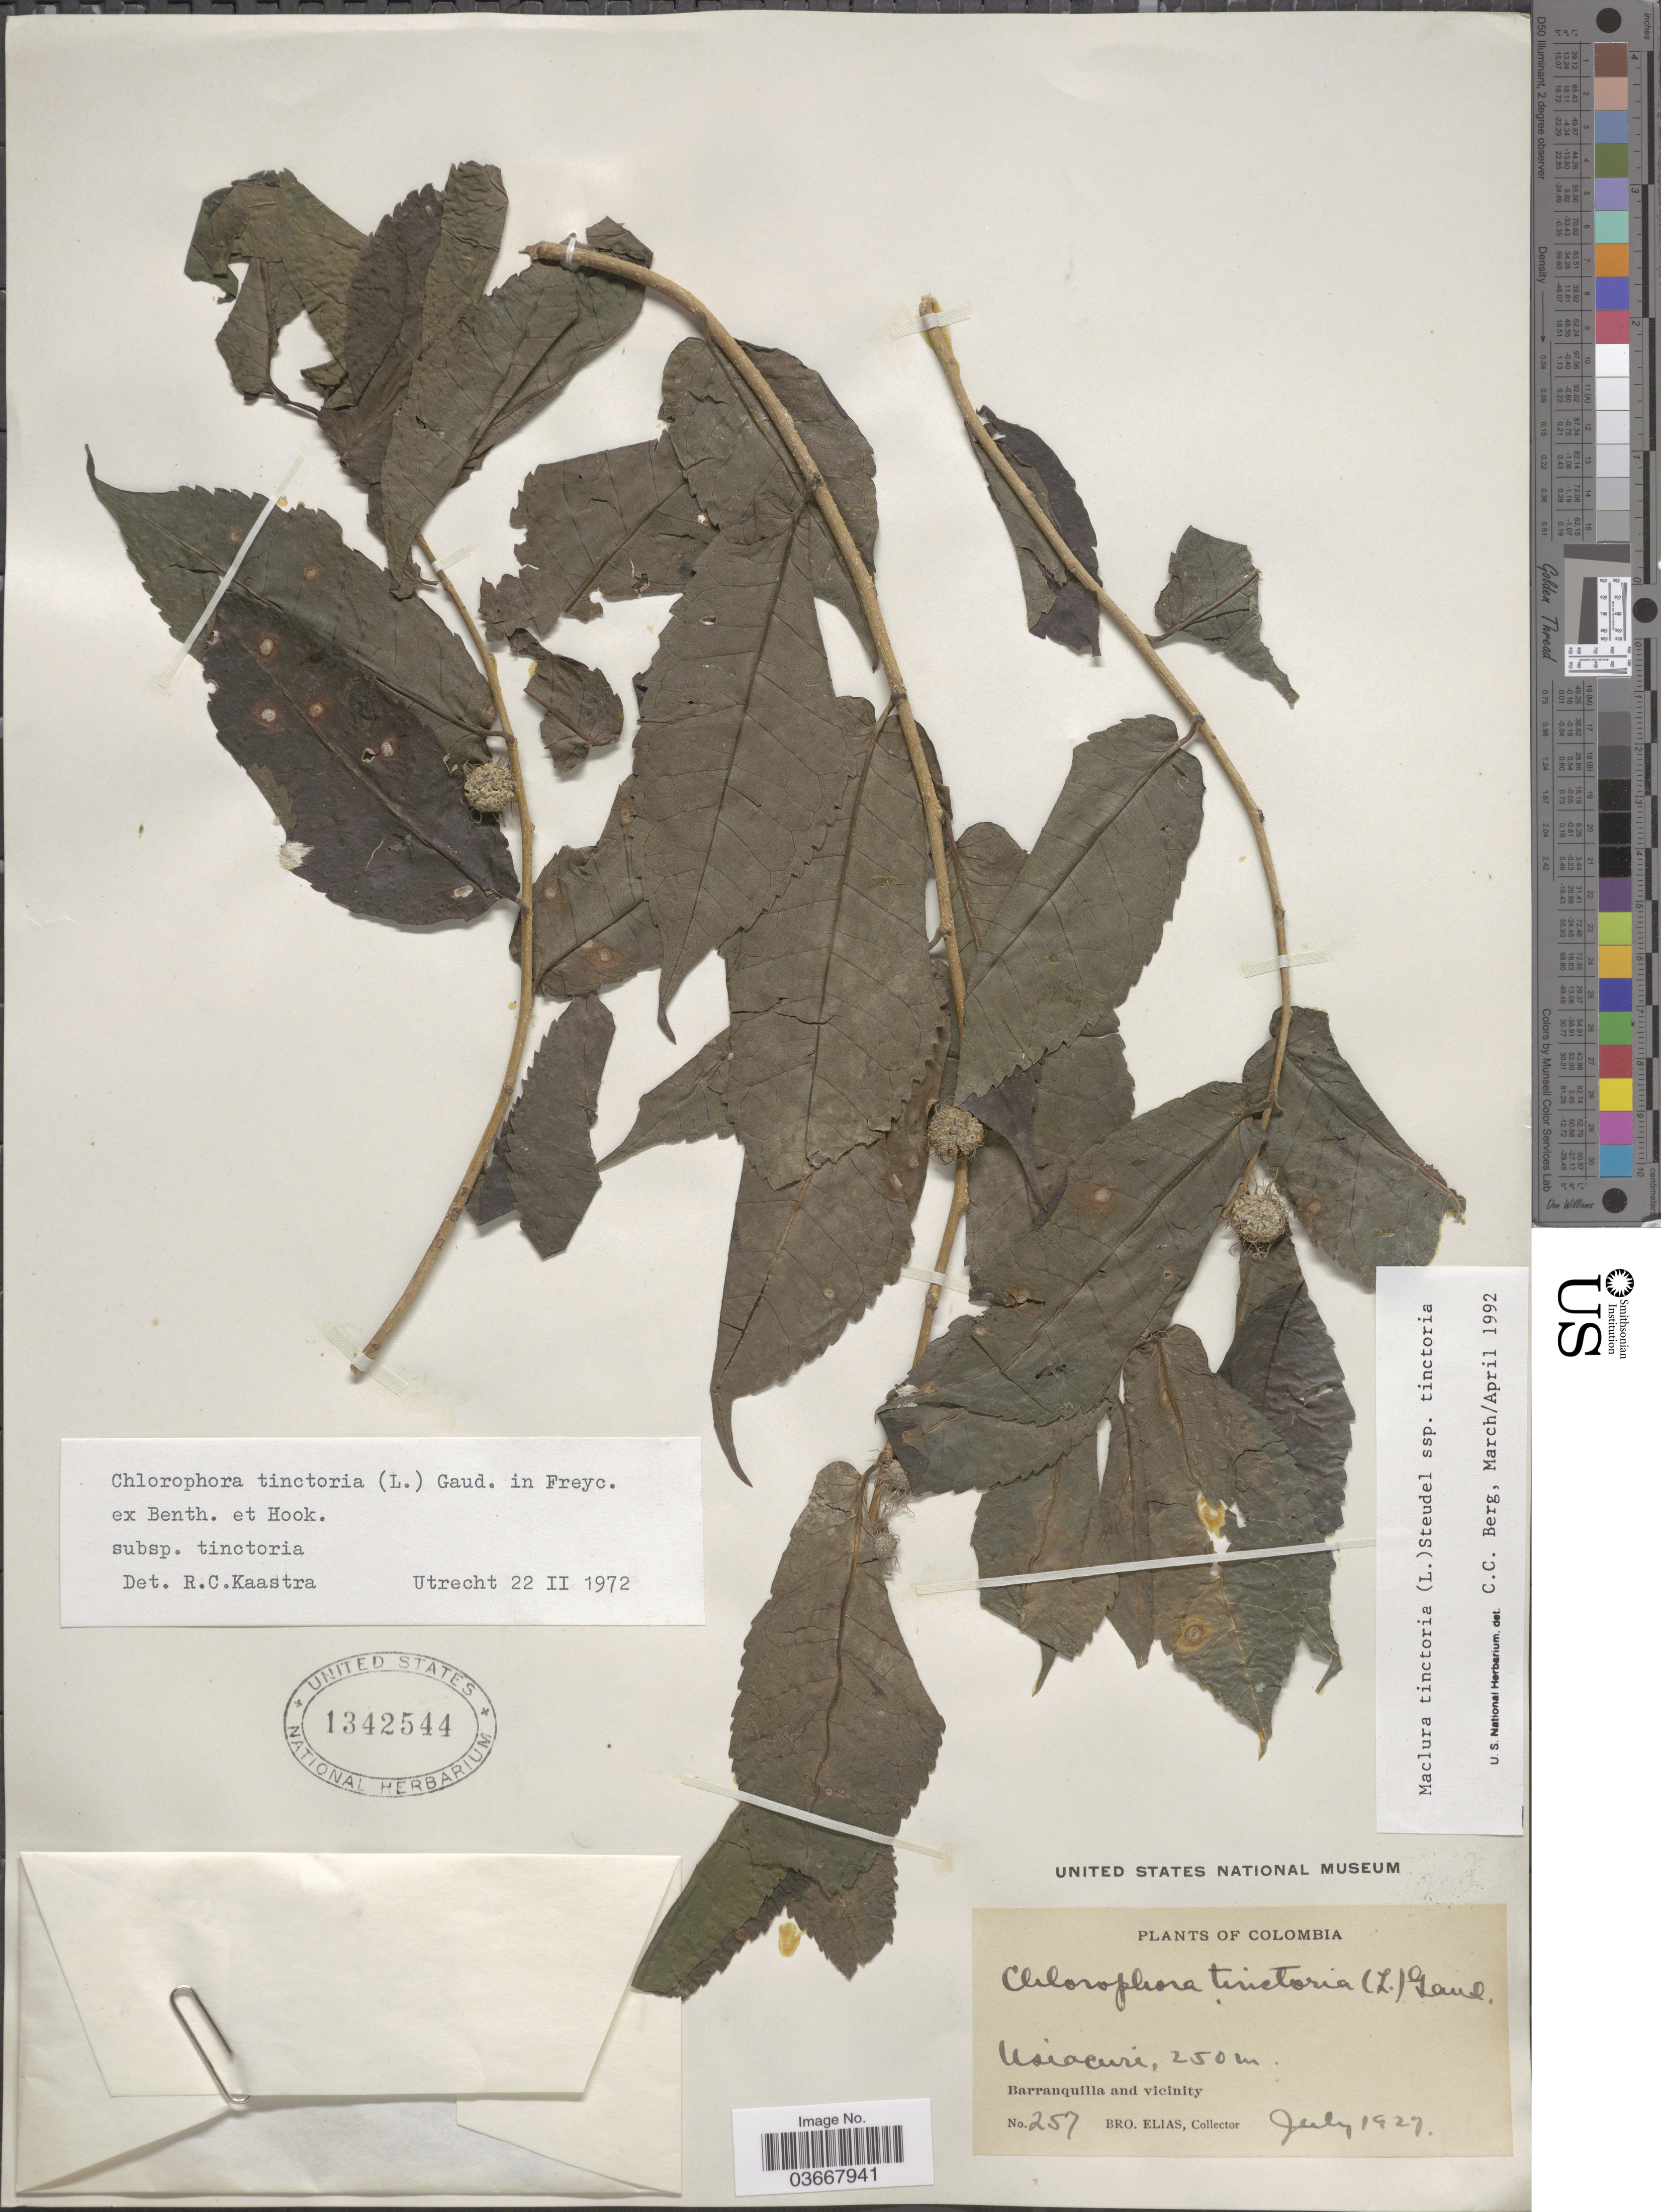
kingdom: Plantae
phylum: Tracheophyta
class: Magnoliopsida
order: Rosales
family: Moraceae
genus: Maclura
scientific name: Maclura tinctoria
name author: (L.) D. Don ex Steud.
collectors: Bro. Elias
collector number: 257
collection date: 1927-07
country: Colombia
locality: Usiacuri. Barranquilla and vicinity.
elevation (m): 250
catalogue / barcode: US 1342544